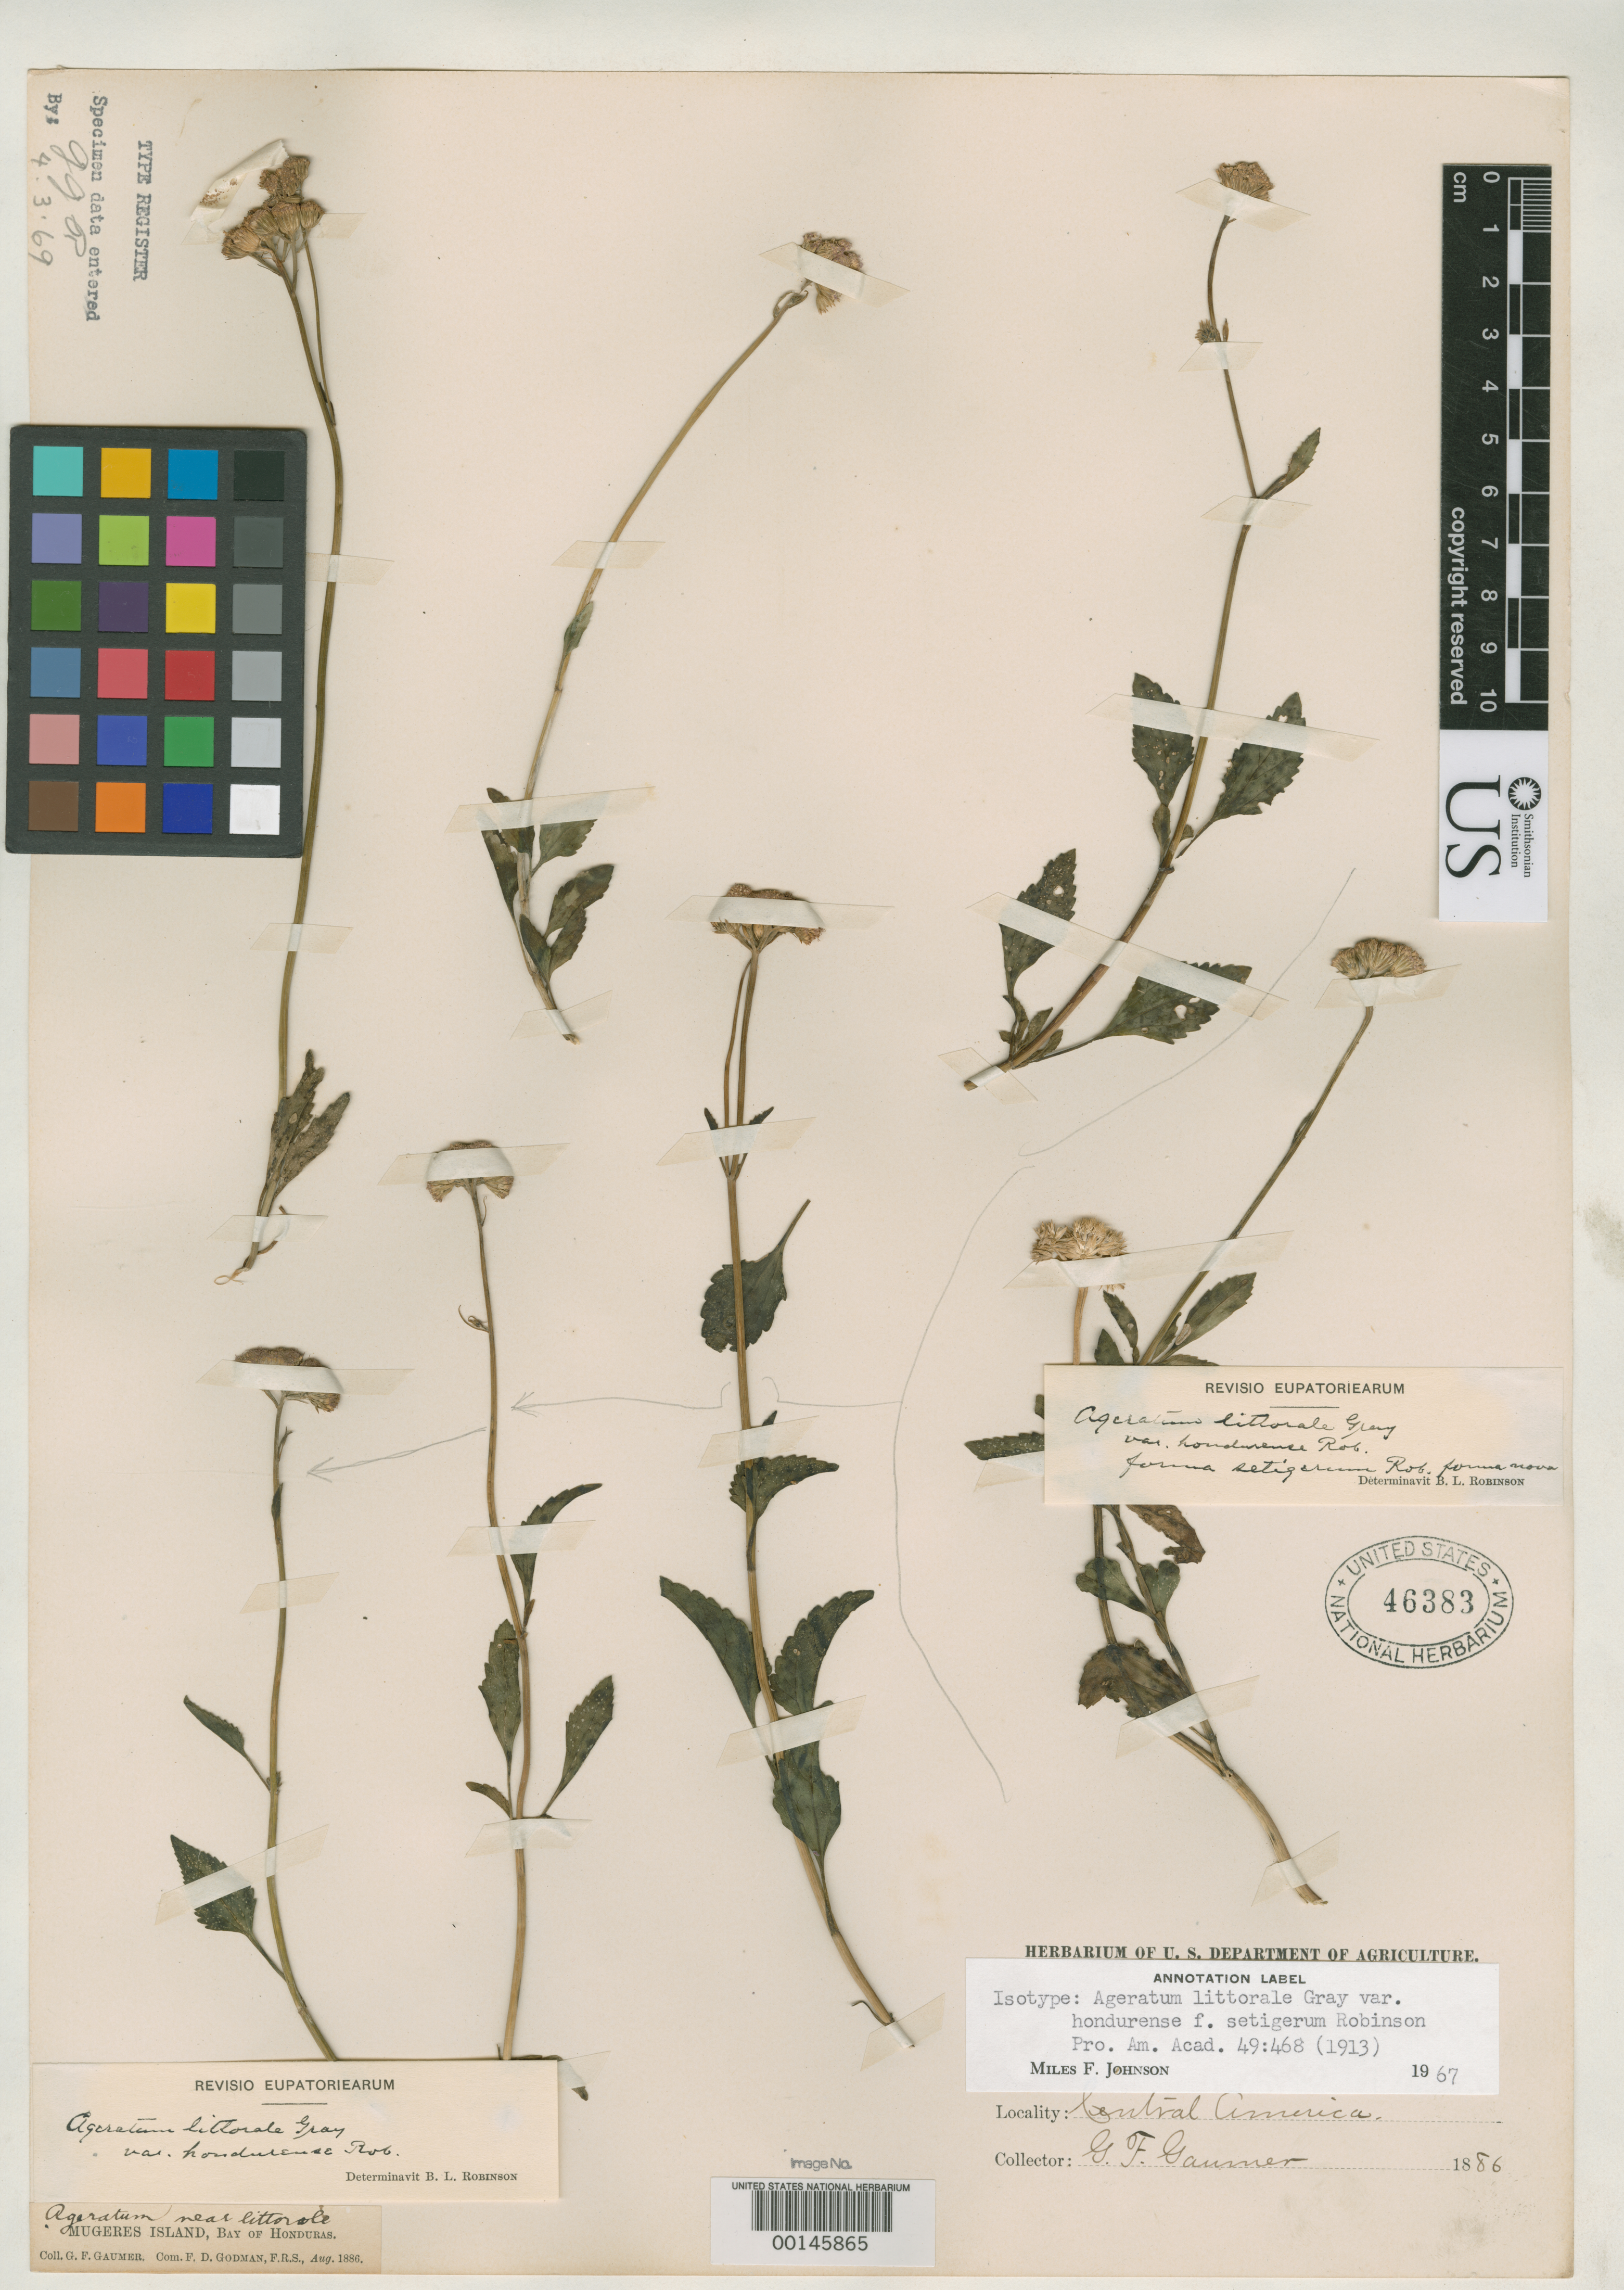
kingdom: Plantae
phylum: Tracheophyta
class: Magnoliopsida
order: Asterales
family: Asteraceae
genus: Ageratum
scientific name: Ageratum littorale f. setigerum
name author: B.L. Rob.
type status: Isotype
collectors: G. F. Gaumer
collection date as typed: Aug 1886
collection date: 1886-08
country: Honduras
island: Mugeres Island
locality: Bay of Honduras.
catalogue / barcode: US 46383